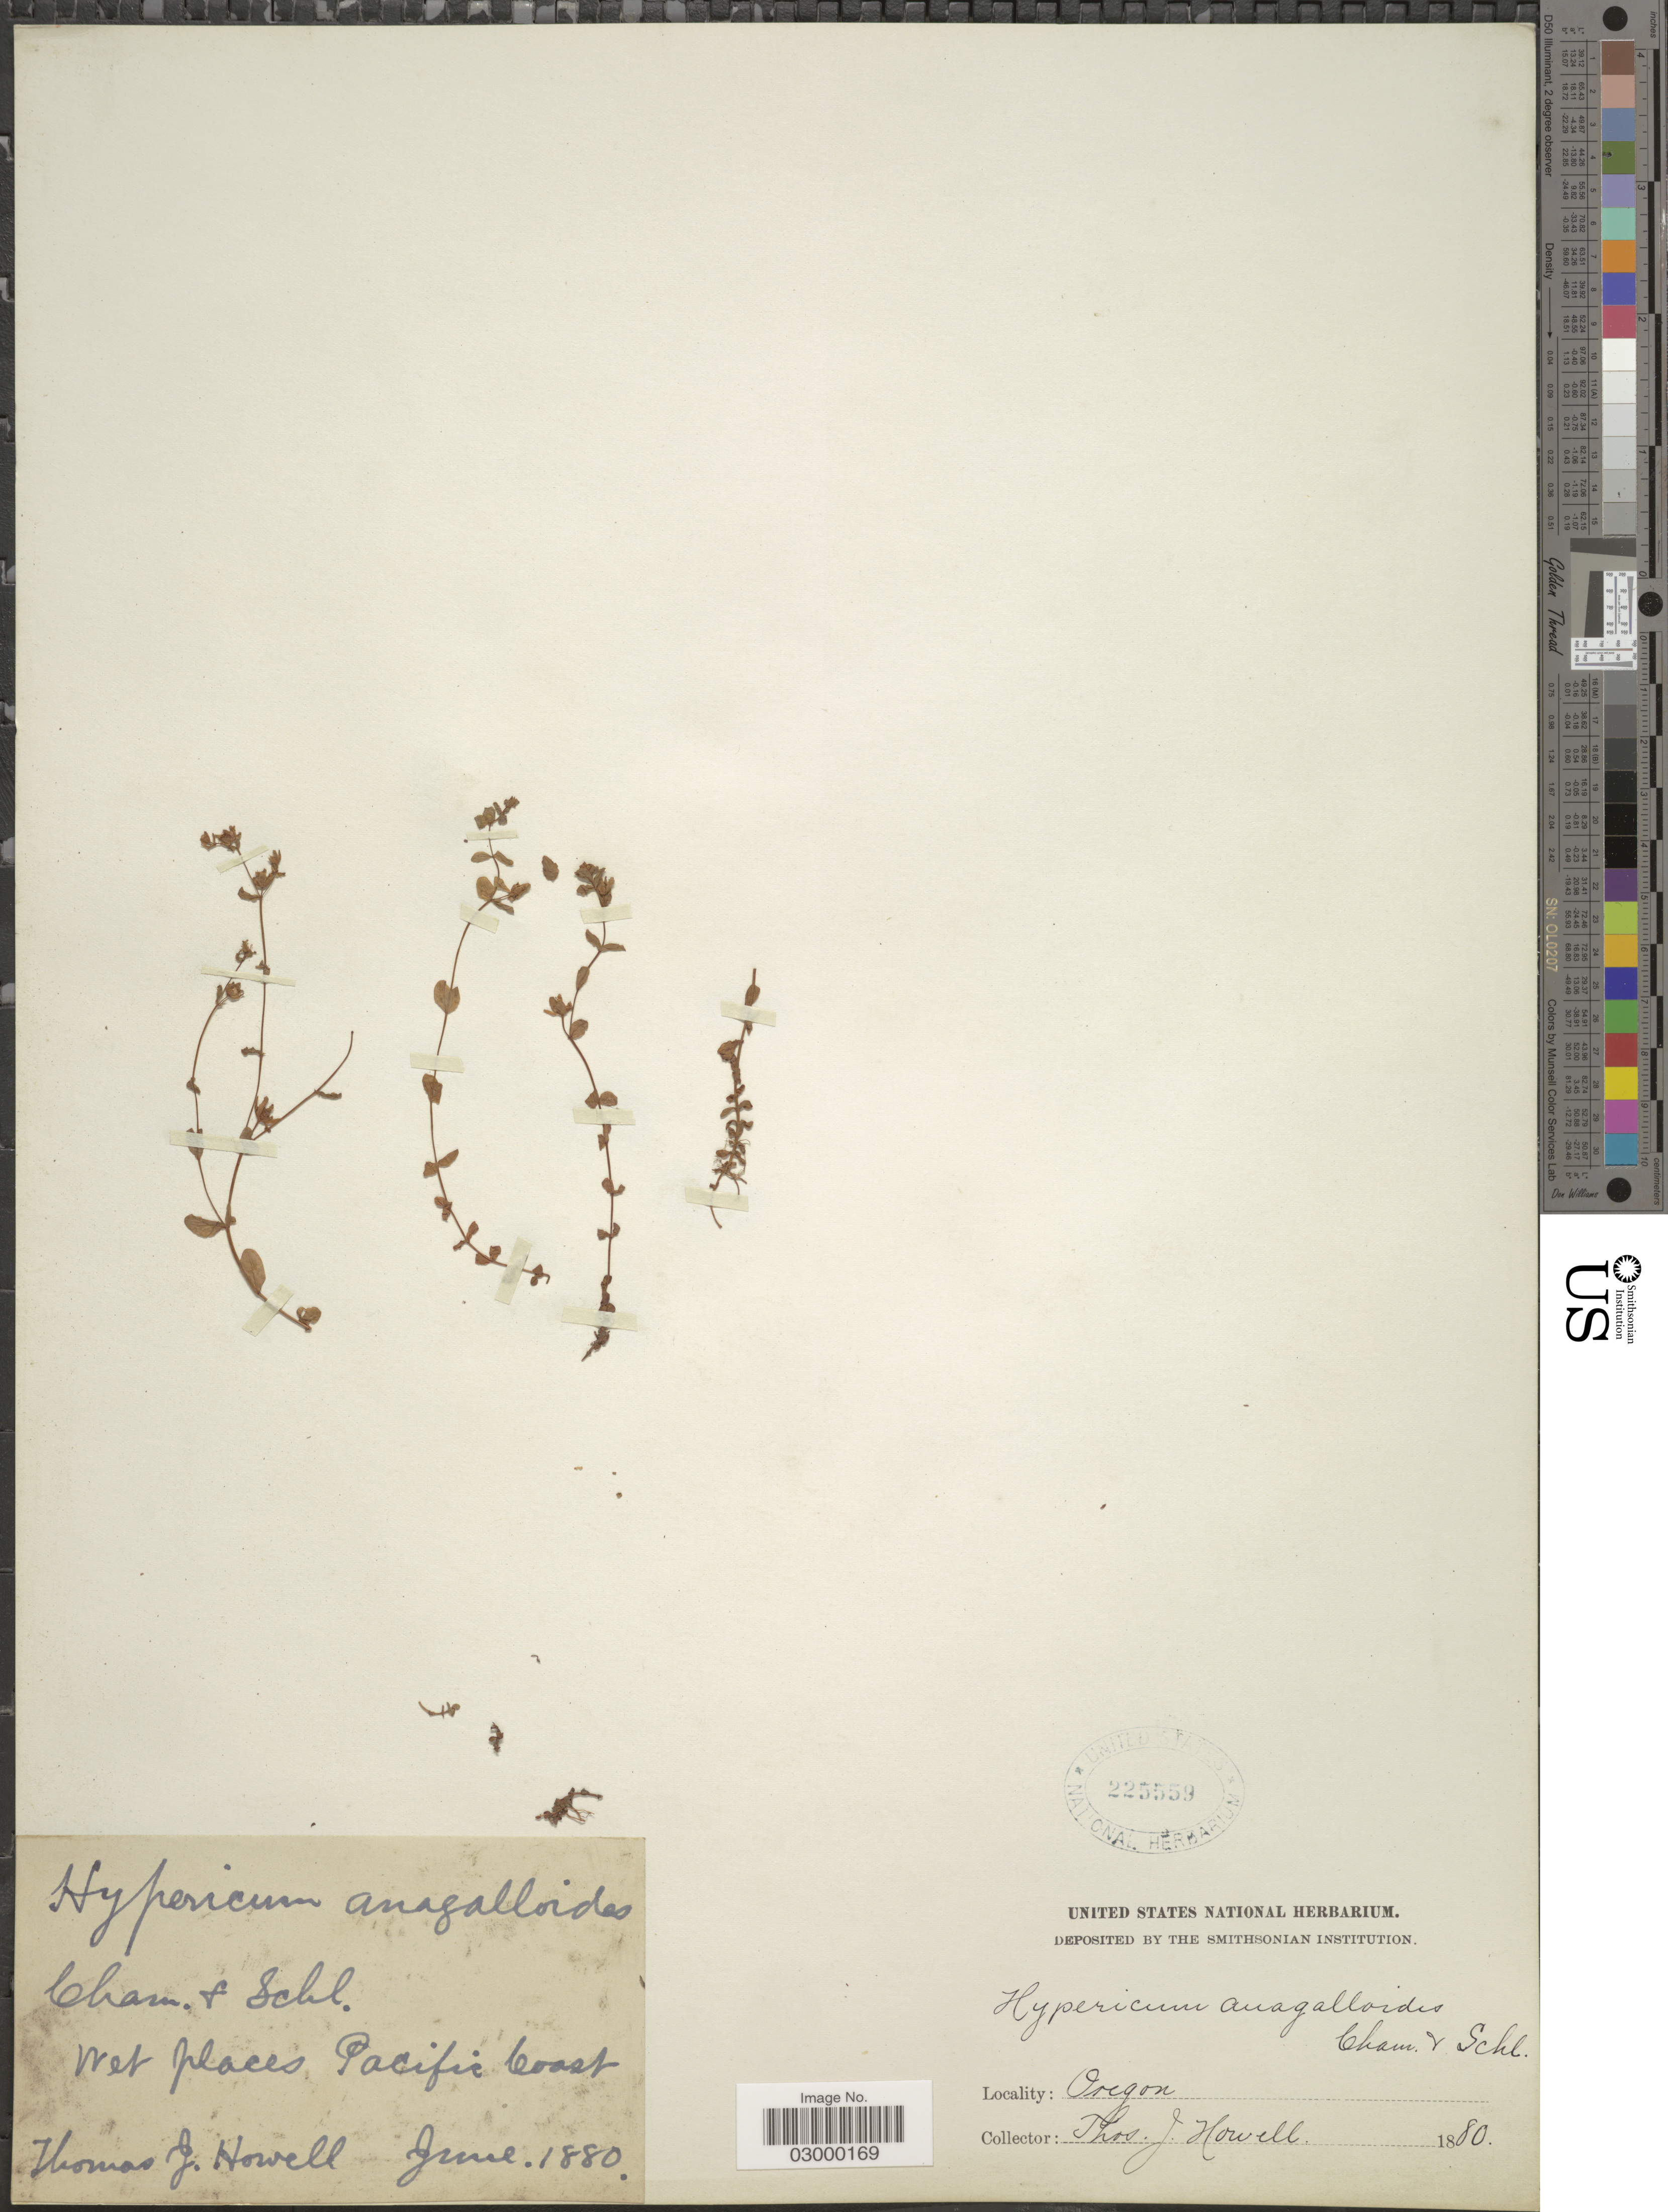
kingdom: Plantae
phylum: Tracheophyta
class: Magnoliopsida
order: Malpighiales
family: Hypericaceae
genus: Hypericum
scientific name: Hypericum anagalloides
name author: Cham. & Schltdl.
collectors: T. J. Howell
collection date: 1880-06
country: United States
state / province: Oregon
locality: Wet places Pacific Coast.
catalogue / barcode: US 225559